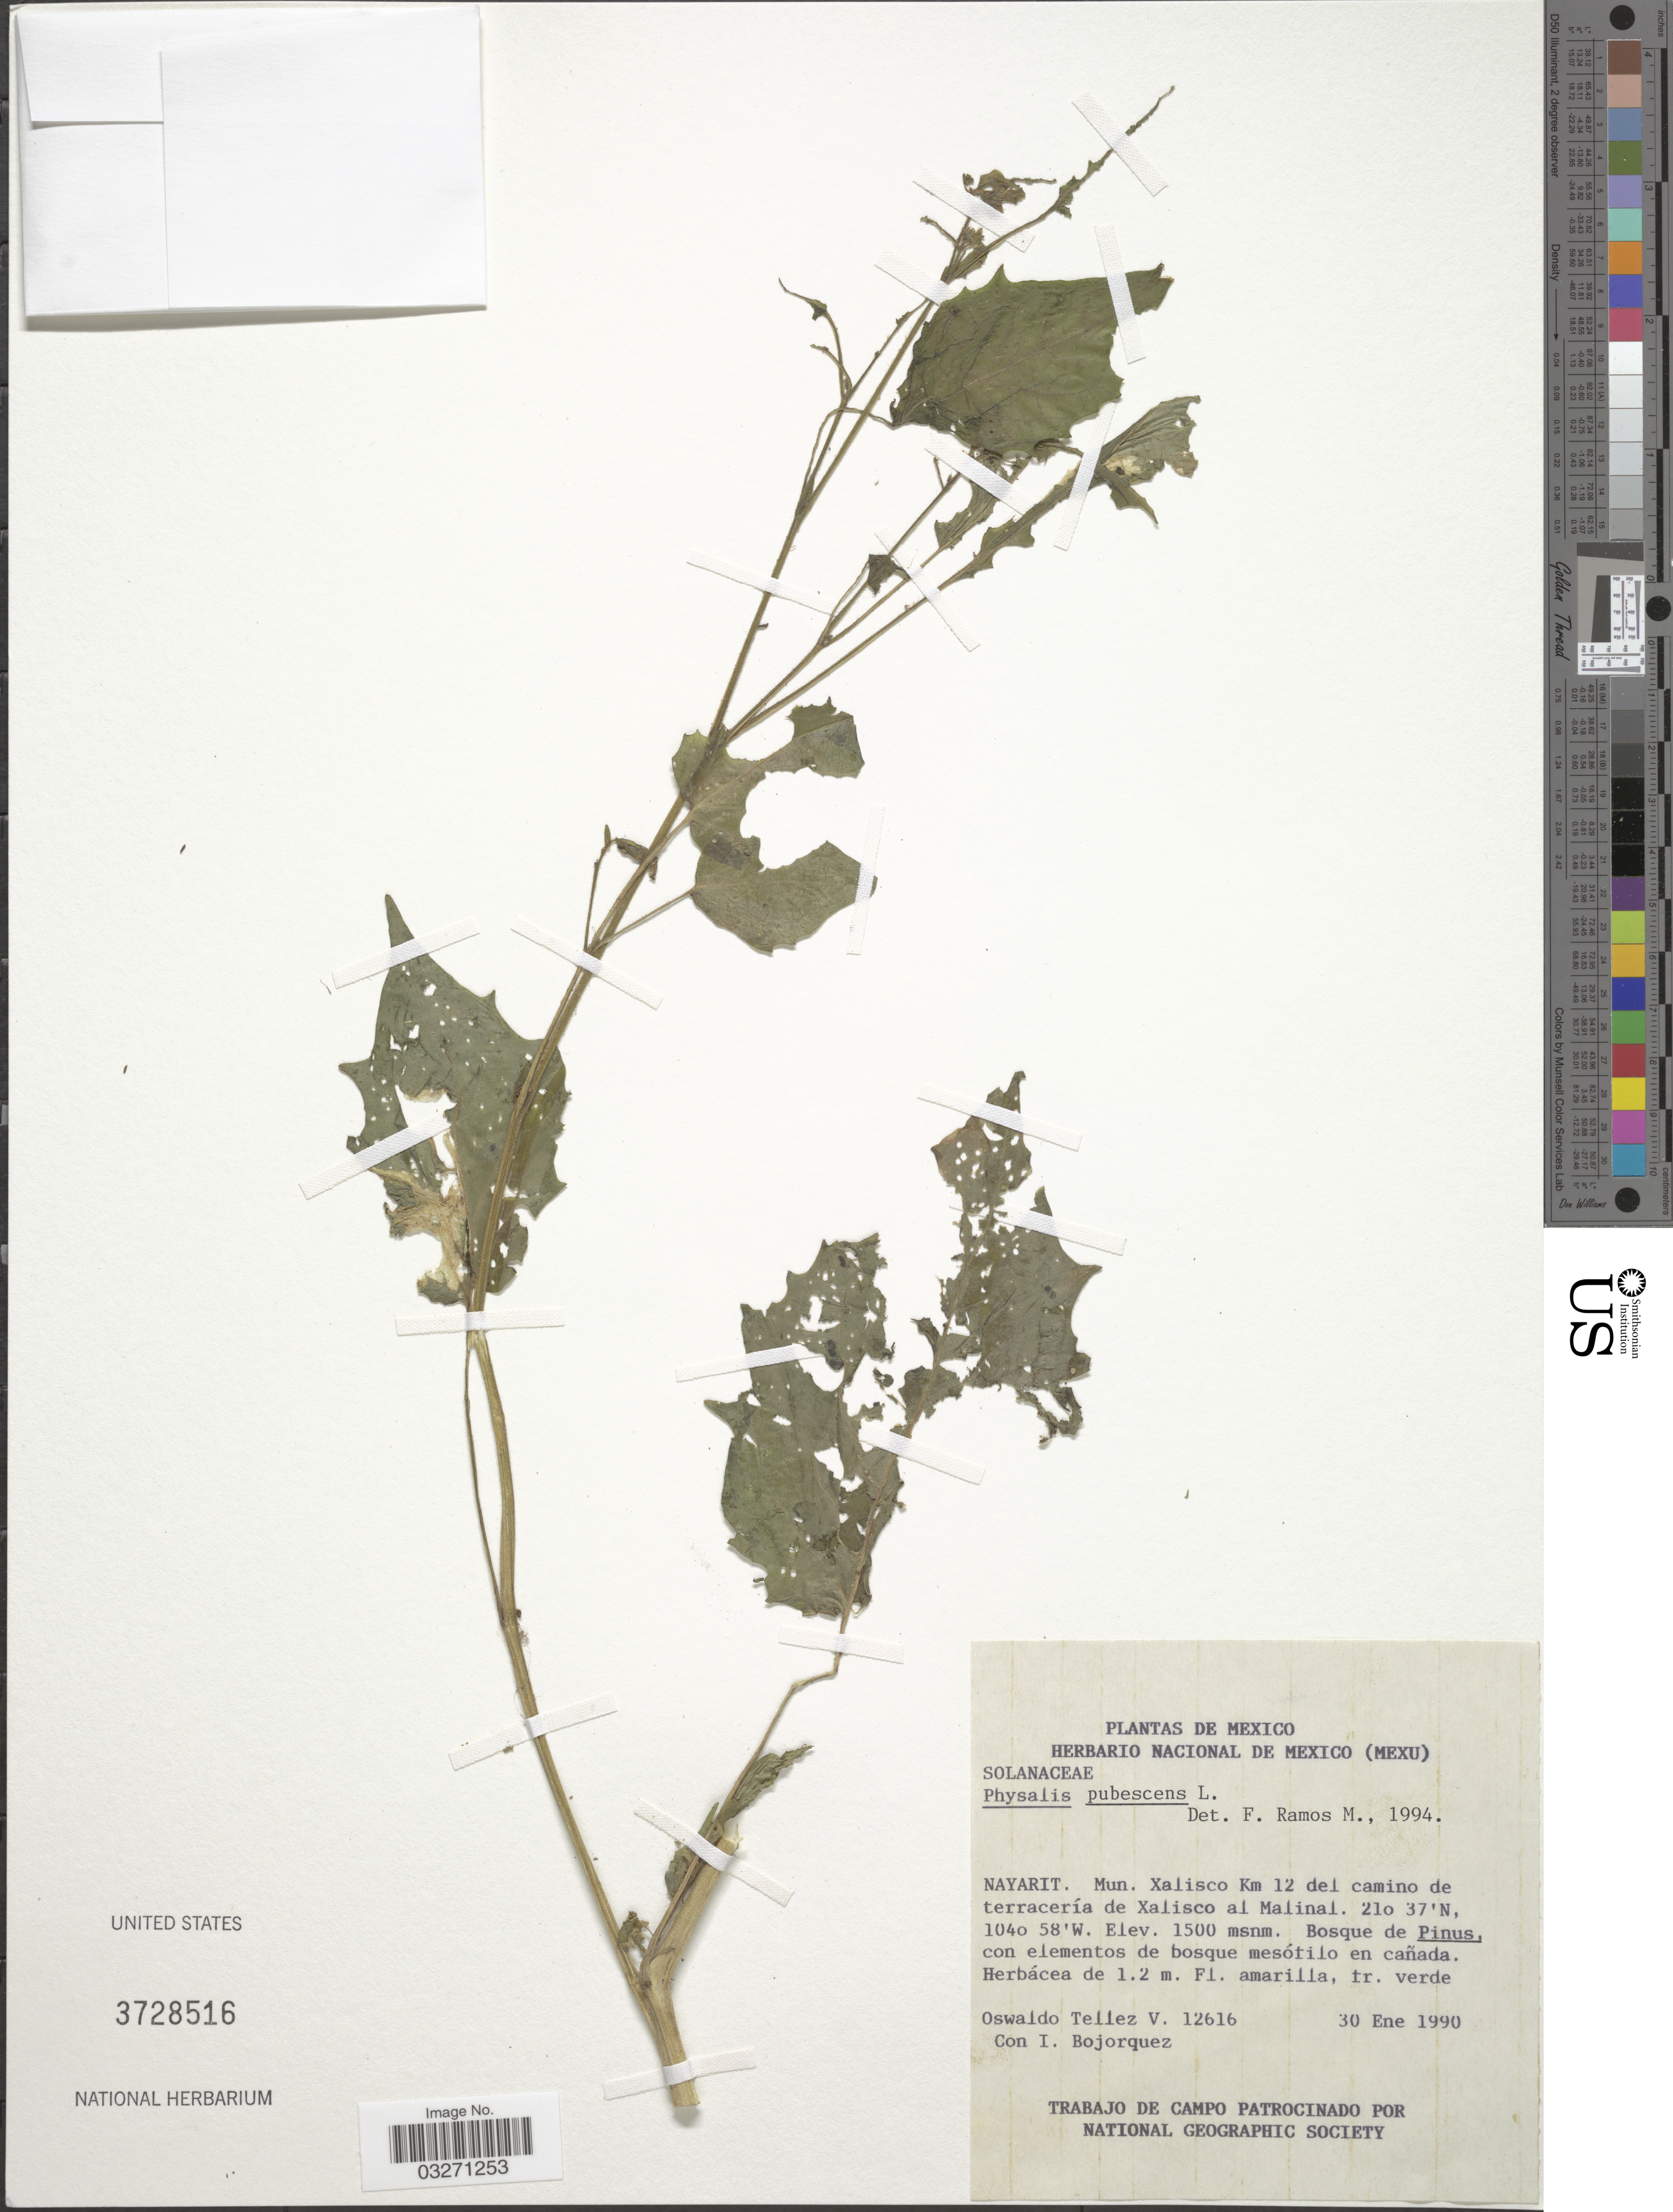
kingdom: Plantae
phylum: Tracheophyta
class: Magnoliopsida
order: Solanales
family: Solanaceae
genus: Physalis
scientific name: Physalis pubescens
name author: L.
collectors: O. Téllez V. & I. Bojorquez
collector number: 12616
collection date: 1990-01-30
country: Mexico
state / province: Nayarit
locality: Mun. Xalisco Km 12 del camino de terracería de Xalisco al Malinal.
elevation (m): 1500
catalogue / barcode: US 3728516